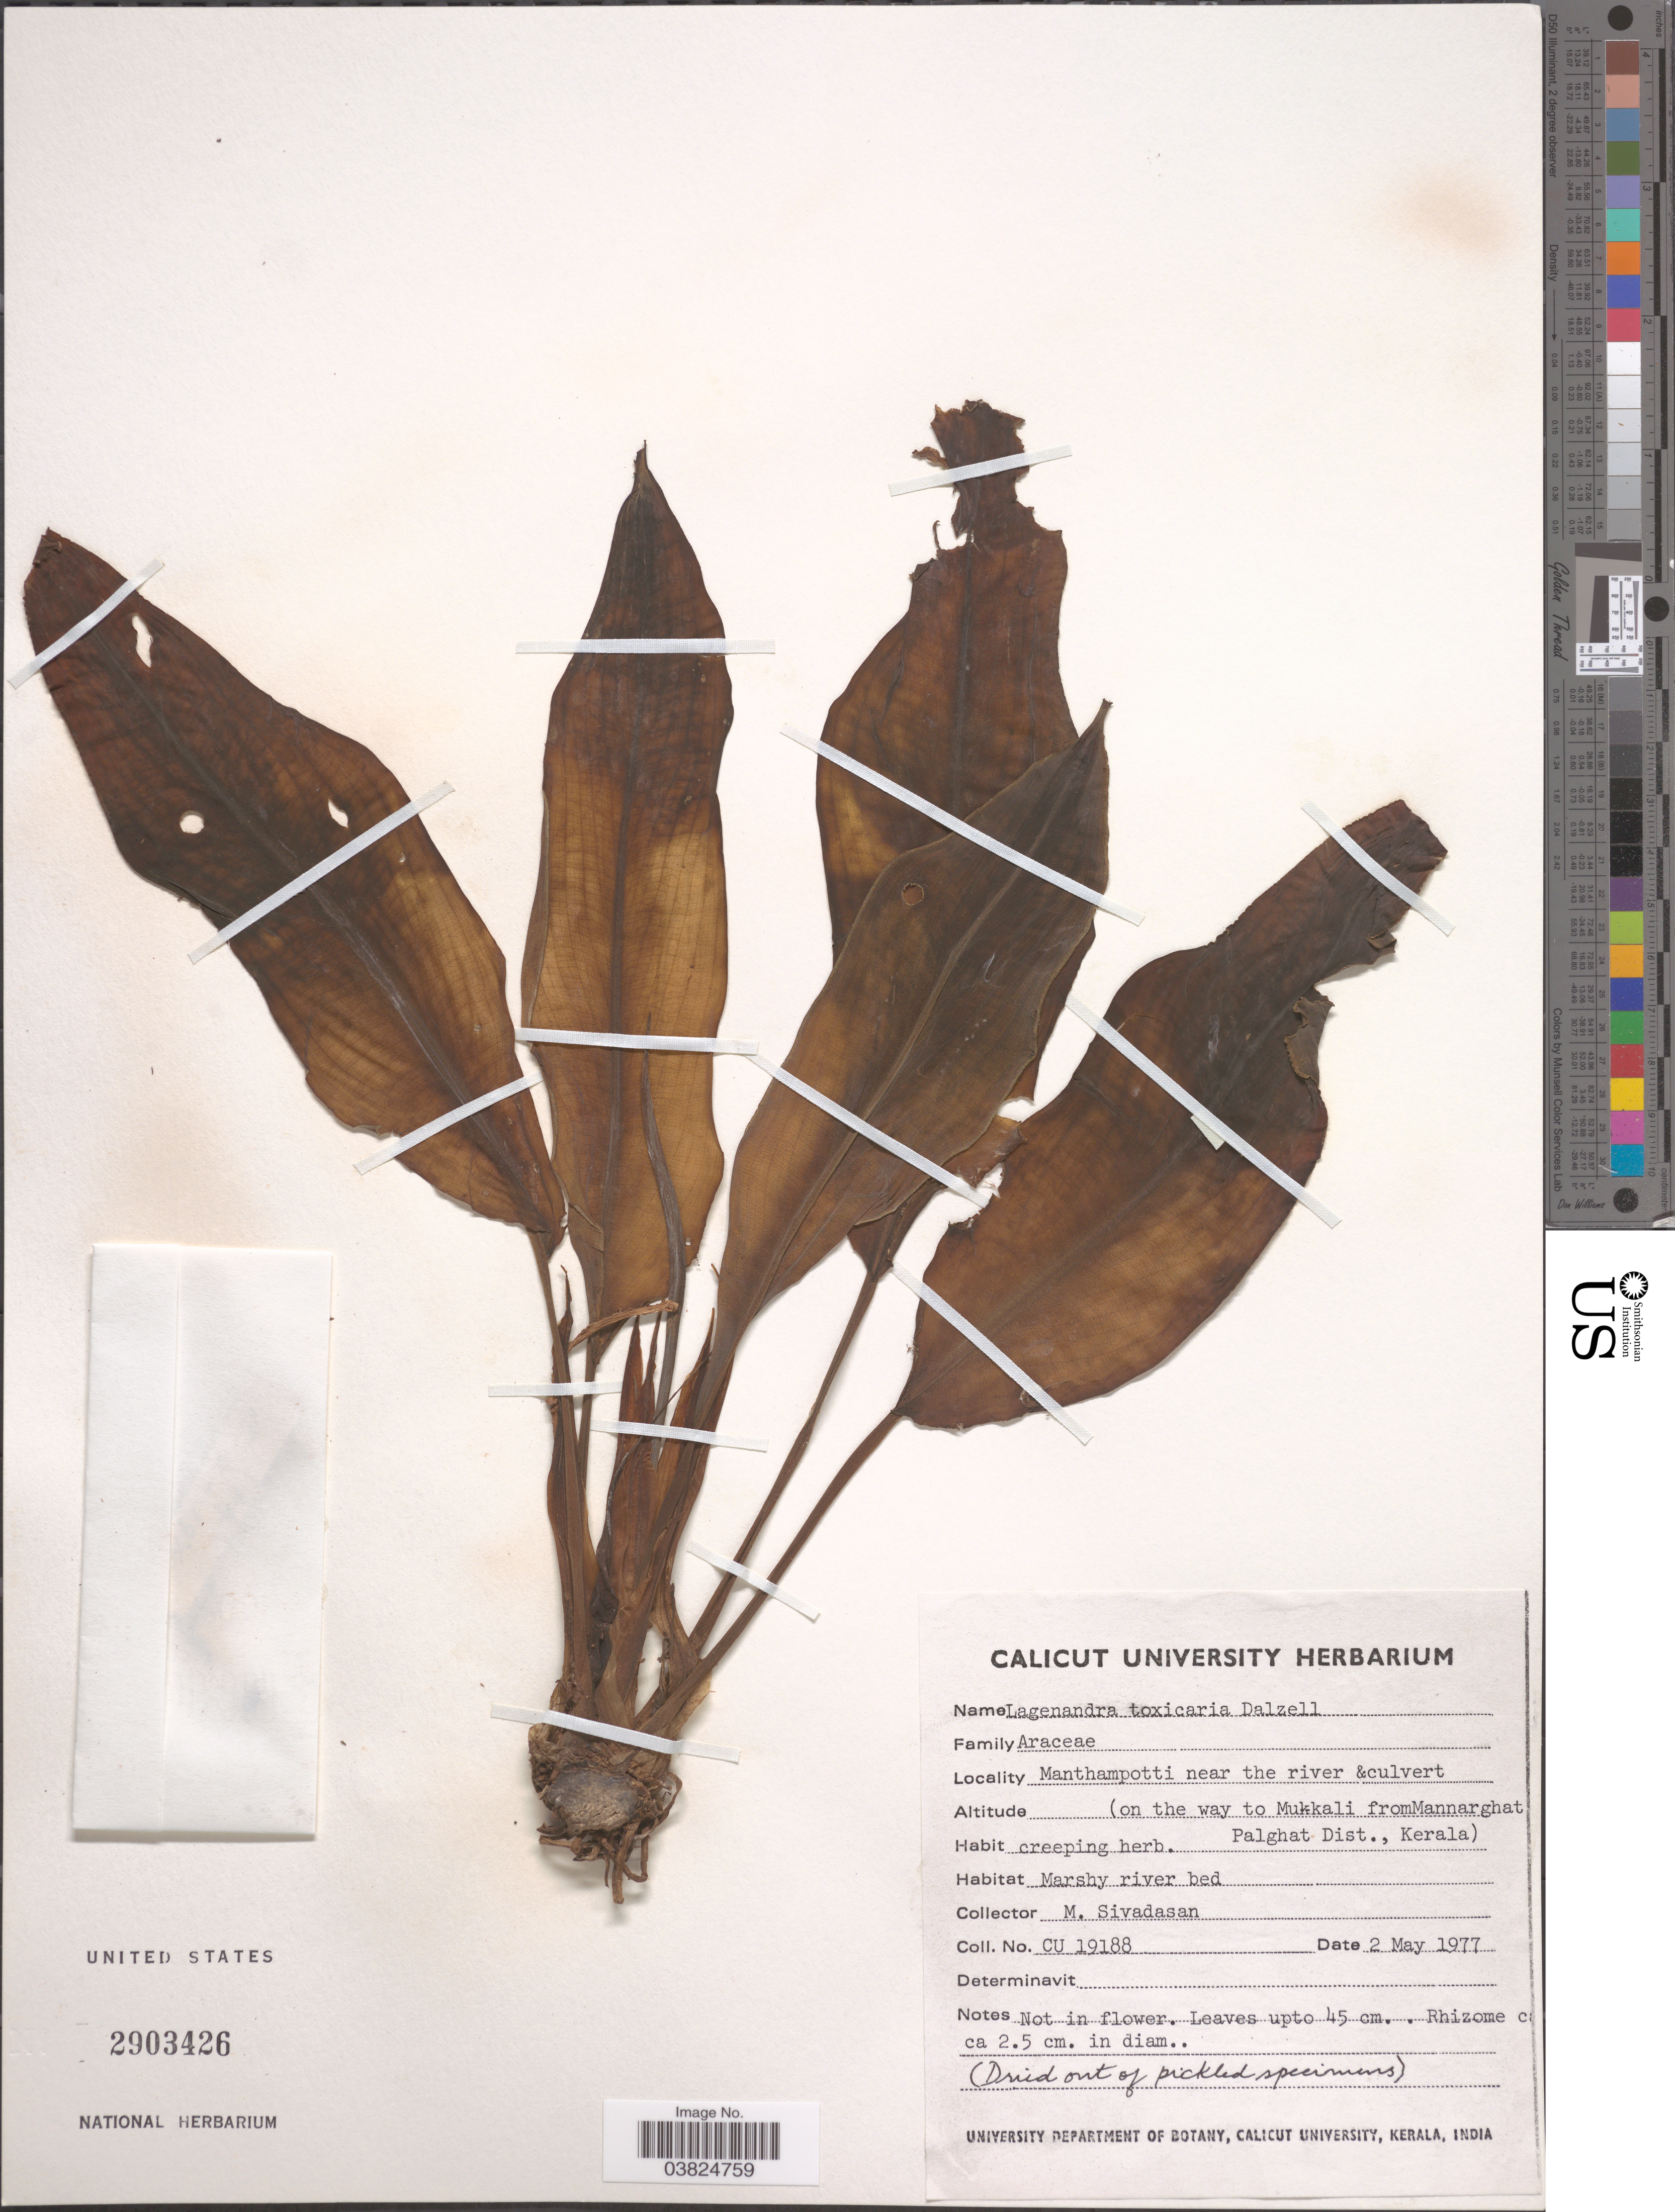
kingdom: Plantae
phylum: Tracheophyta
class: Liliopsida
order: Alismatales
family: Araceae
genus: Lagenandra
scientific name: Lagenandra toxicaria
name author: Dalzell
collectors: M. Sivadasan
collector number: CU19188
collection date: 1977-05-02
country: India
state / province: Kerala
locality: Manthampotti near the river & culvert (on the way to Mukkali from Mannarghat Palghat Dist.).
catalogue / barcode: US 2903426